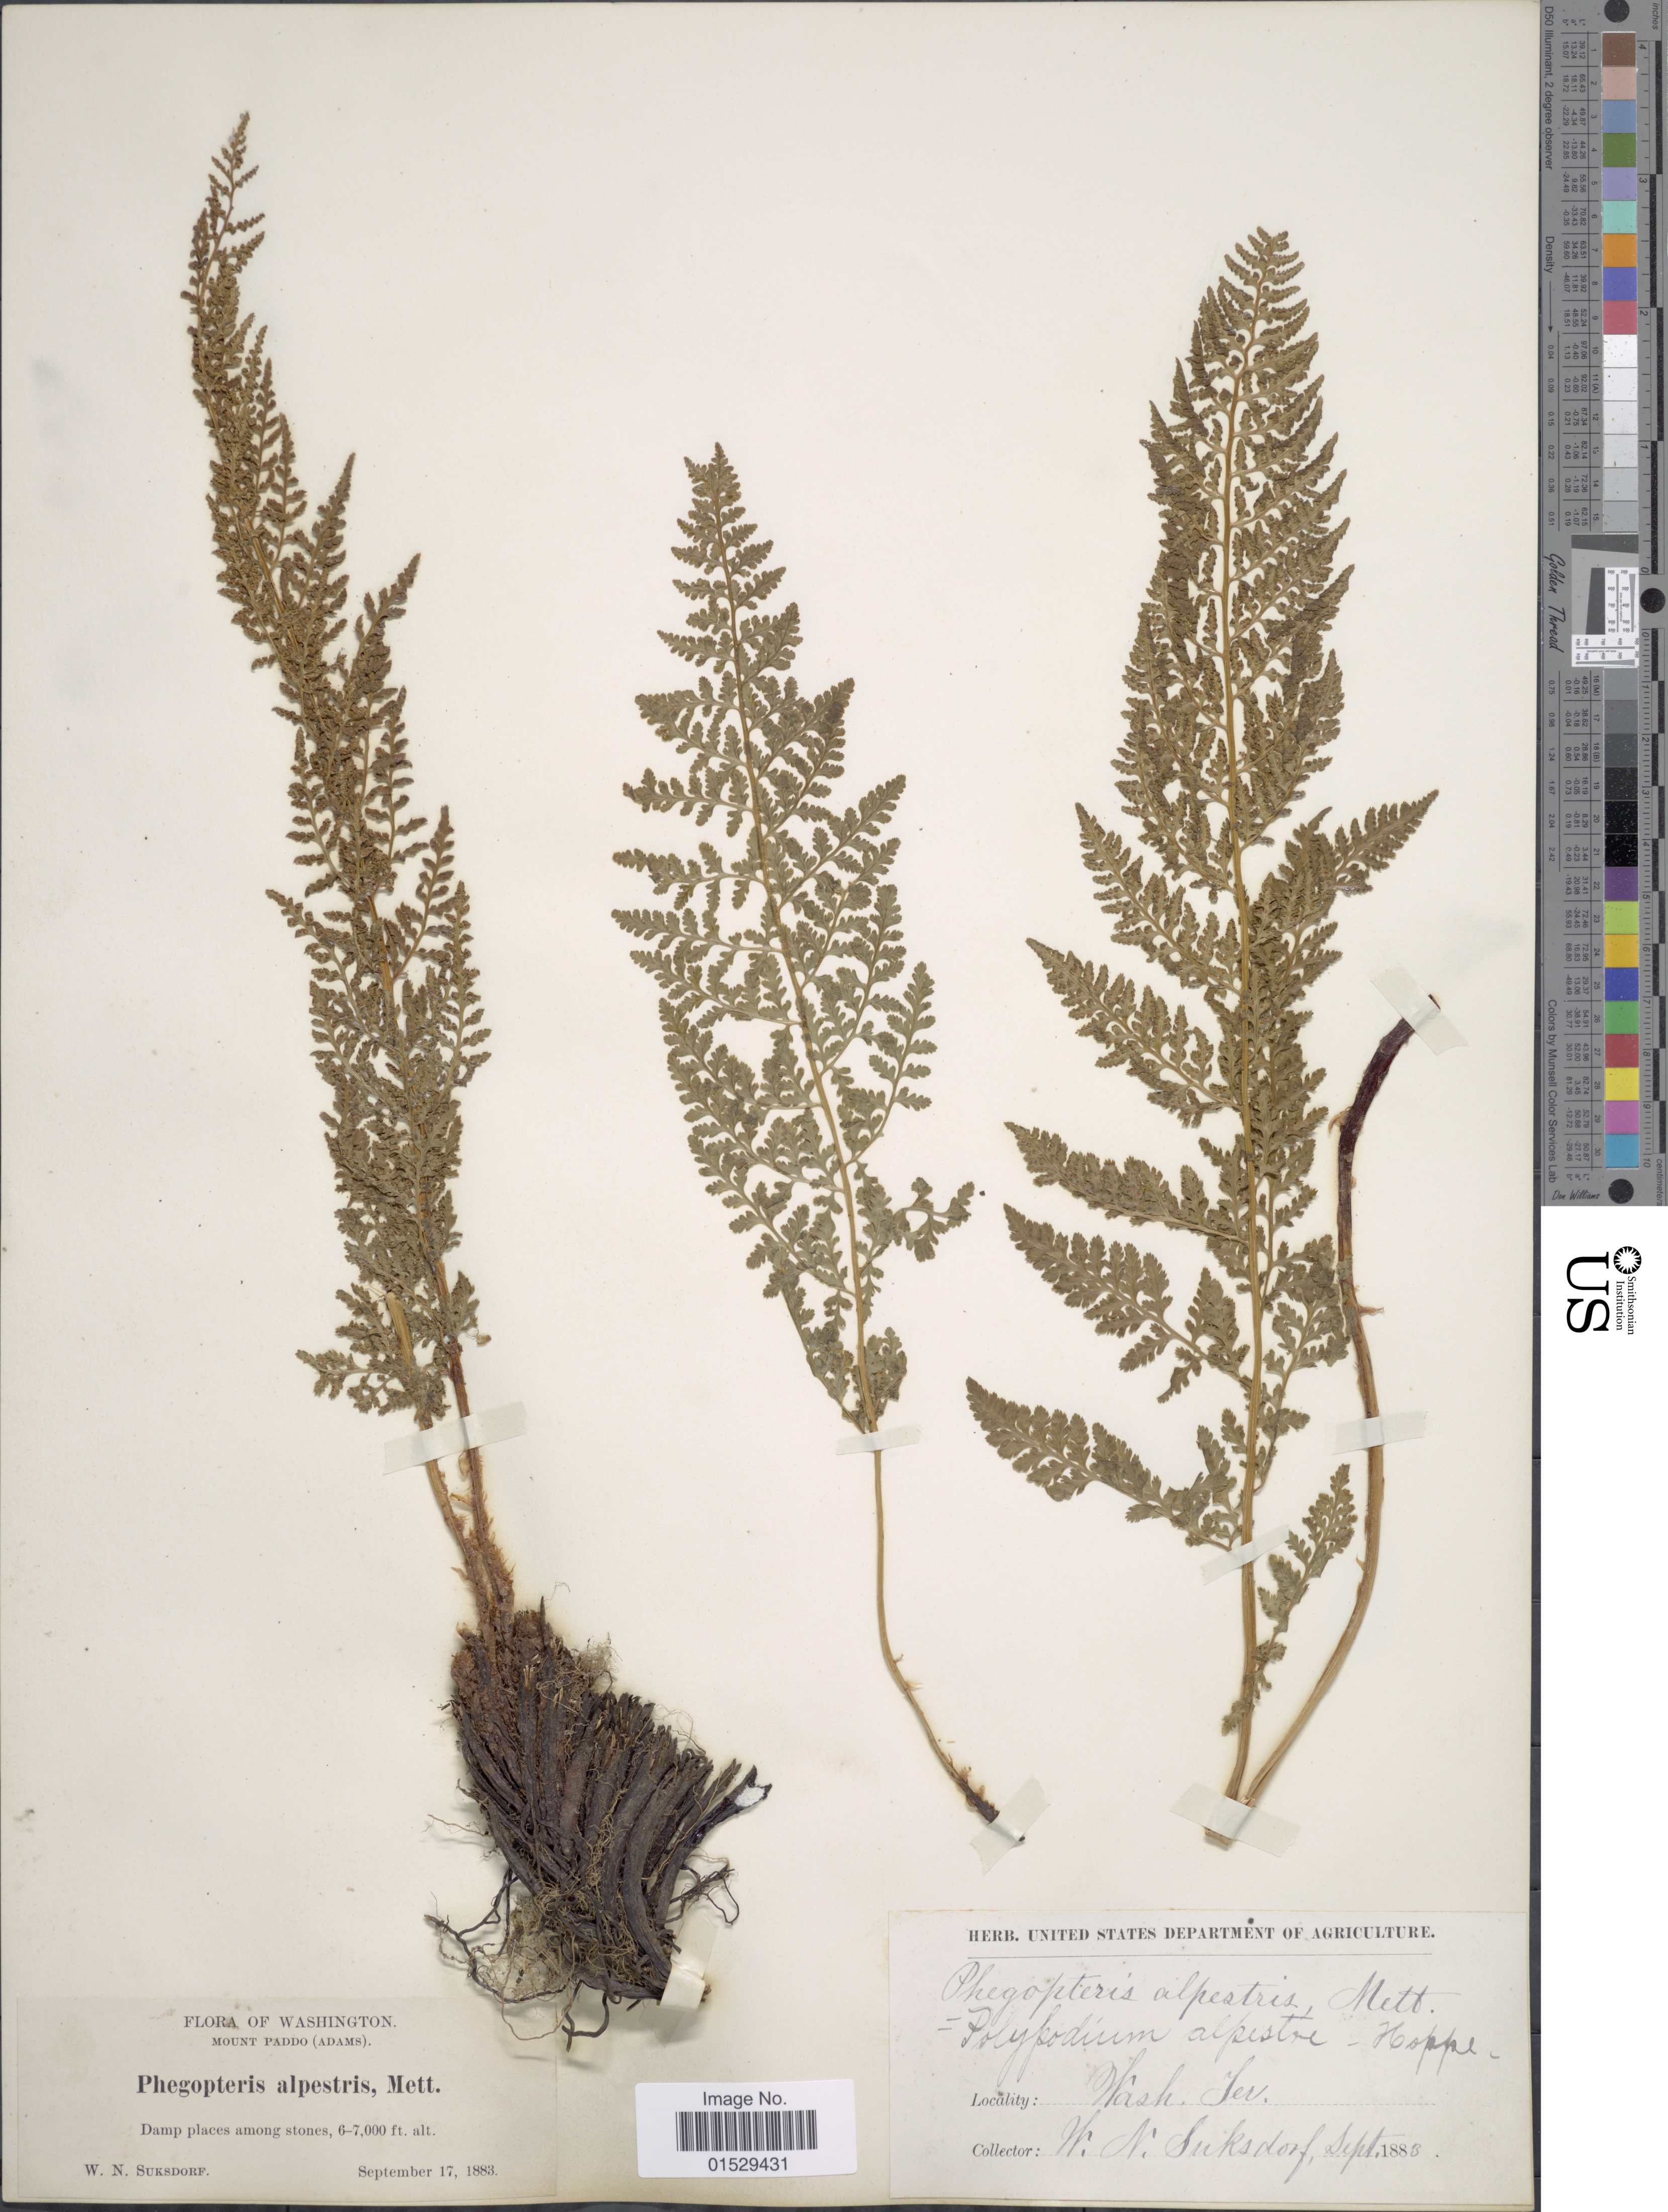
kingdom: Plantae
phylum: Tracheophyta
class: Polypodiopsida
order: Polypodiales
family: Athyriaceae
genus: Athyrium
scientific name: Athyrium distentifolilum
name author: Tausch ex Opiz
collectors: W. N. Suksdorf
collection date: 1883-09-17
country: United States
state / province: Washington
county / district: Skamania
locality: Mount Paddo (Adams), damp places among stones, Wash. Ter.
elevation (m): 1829